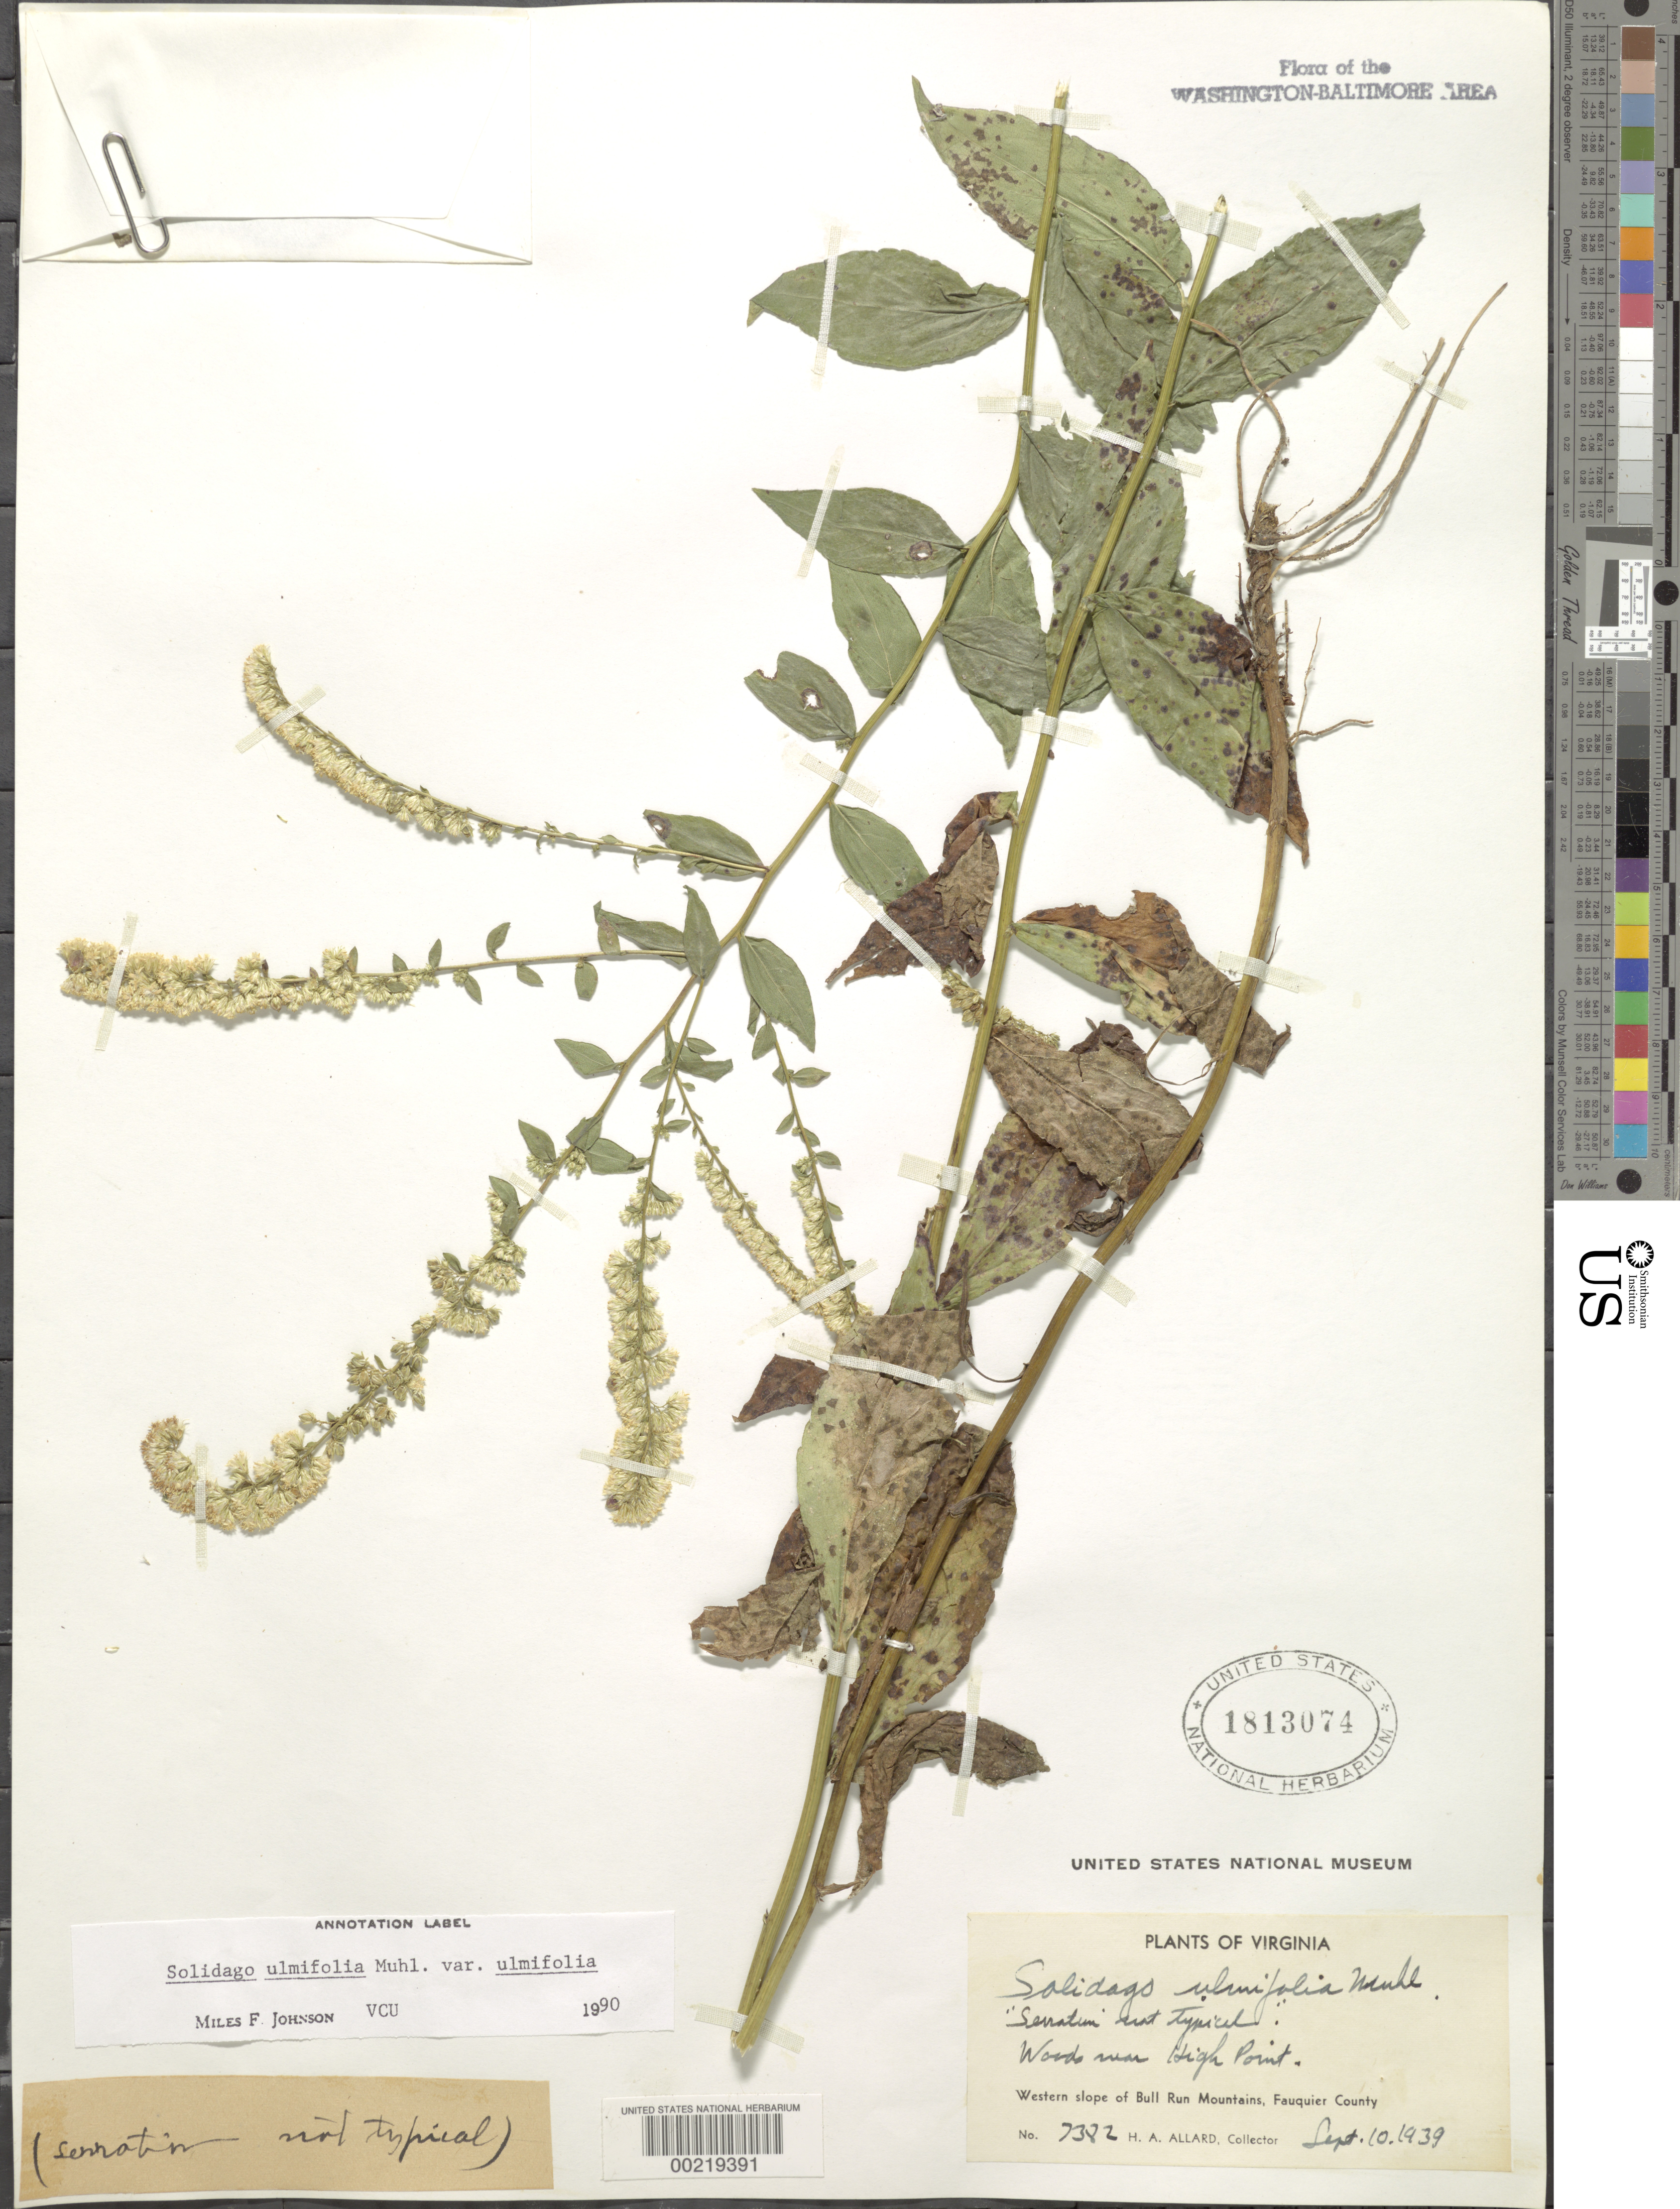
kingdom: Plantae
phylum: Tracheophyta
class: Magnoliopsida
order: Asterales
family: Asteraceae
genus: Solidago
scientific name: Solidago ulmifolia var. ulmifolia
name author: Muhl.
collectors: H. A. Allard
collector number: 7382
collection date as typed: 10 Sep 1939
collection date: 1939-09-10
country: United States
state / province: Virginia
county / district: Fauquier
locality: Near High Point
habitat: Woods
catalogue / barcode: US 1813074